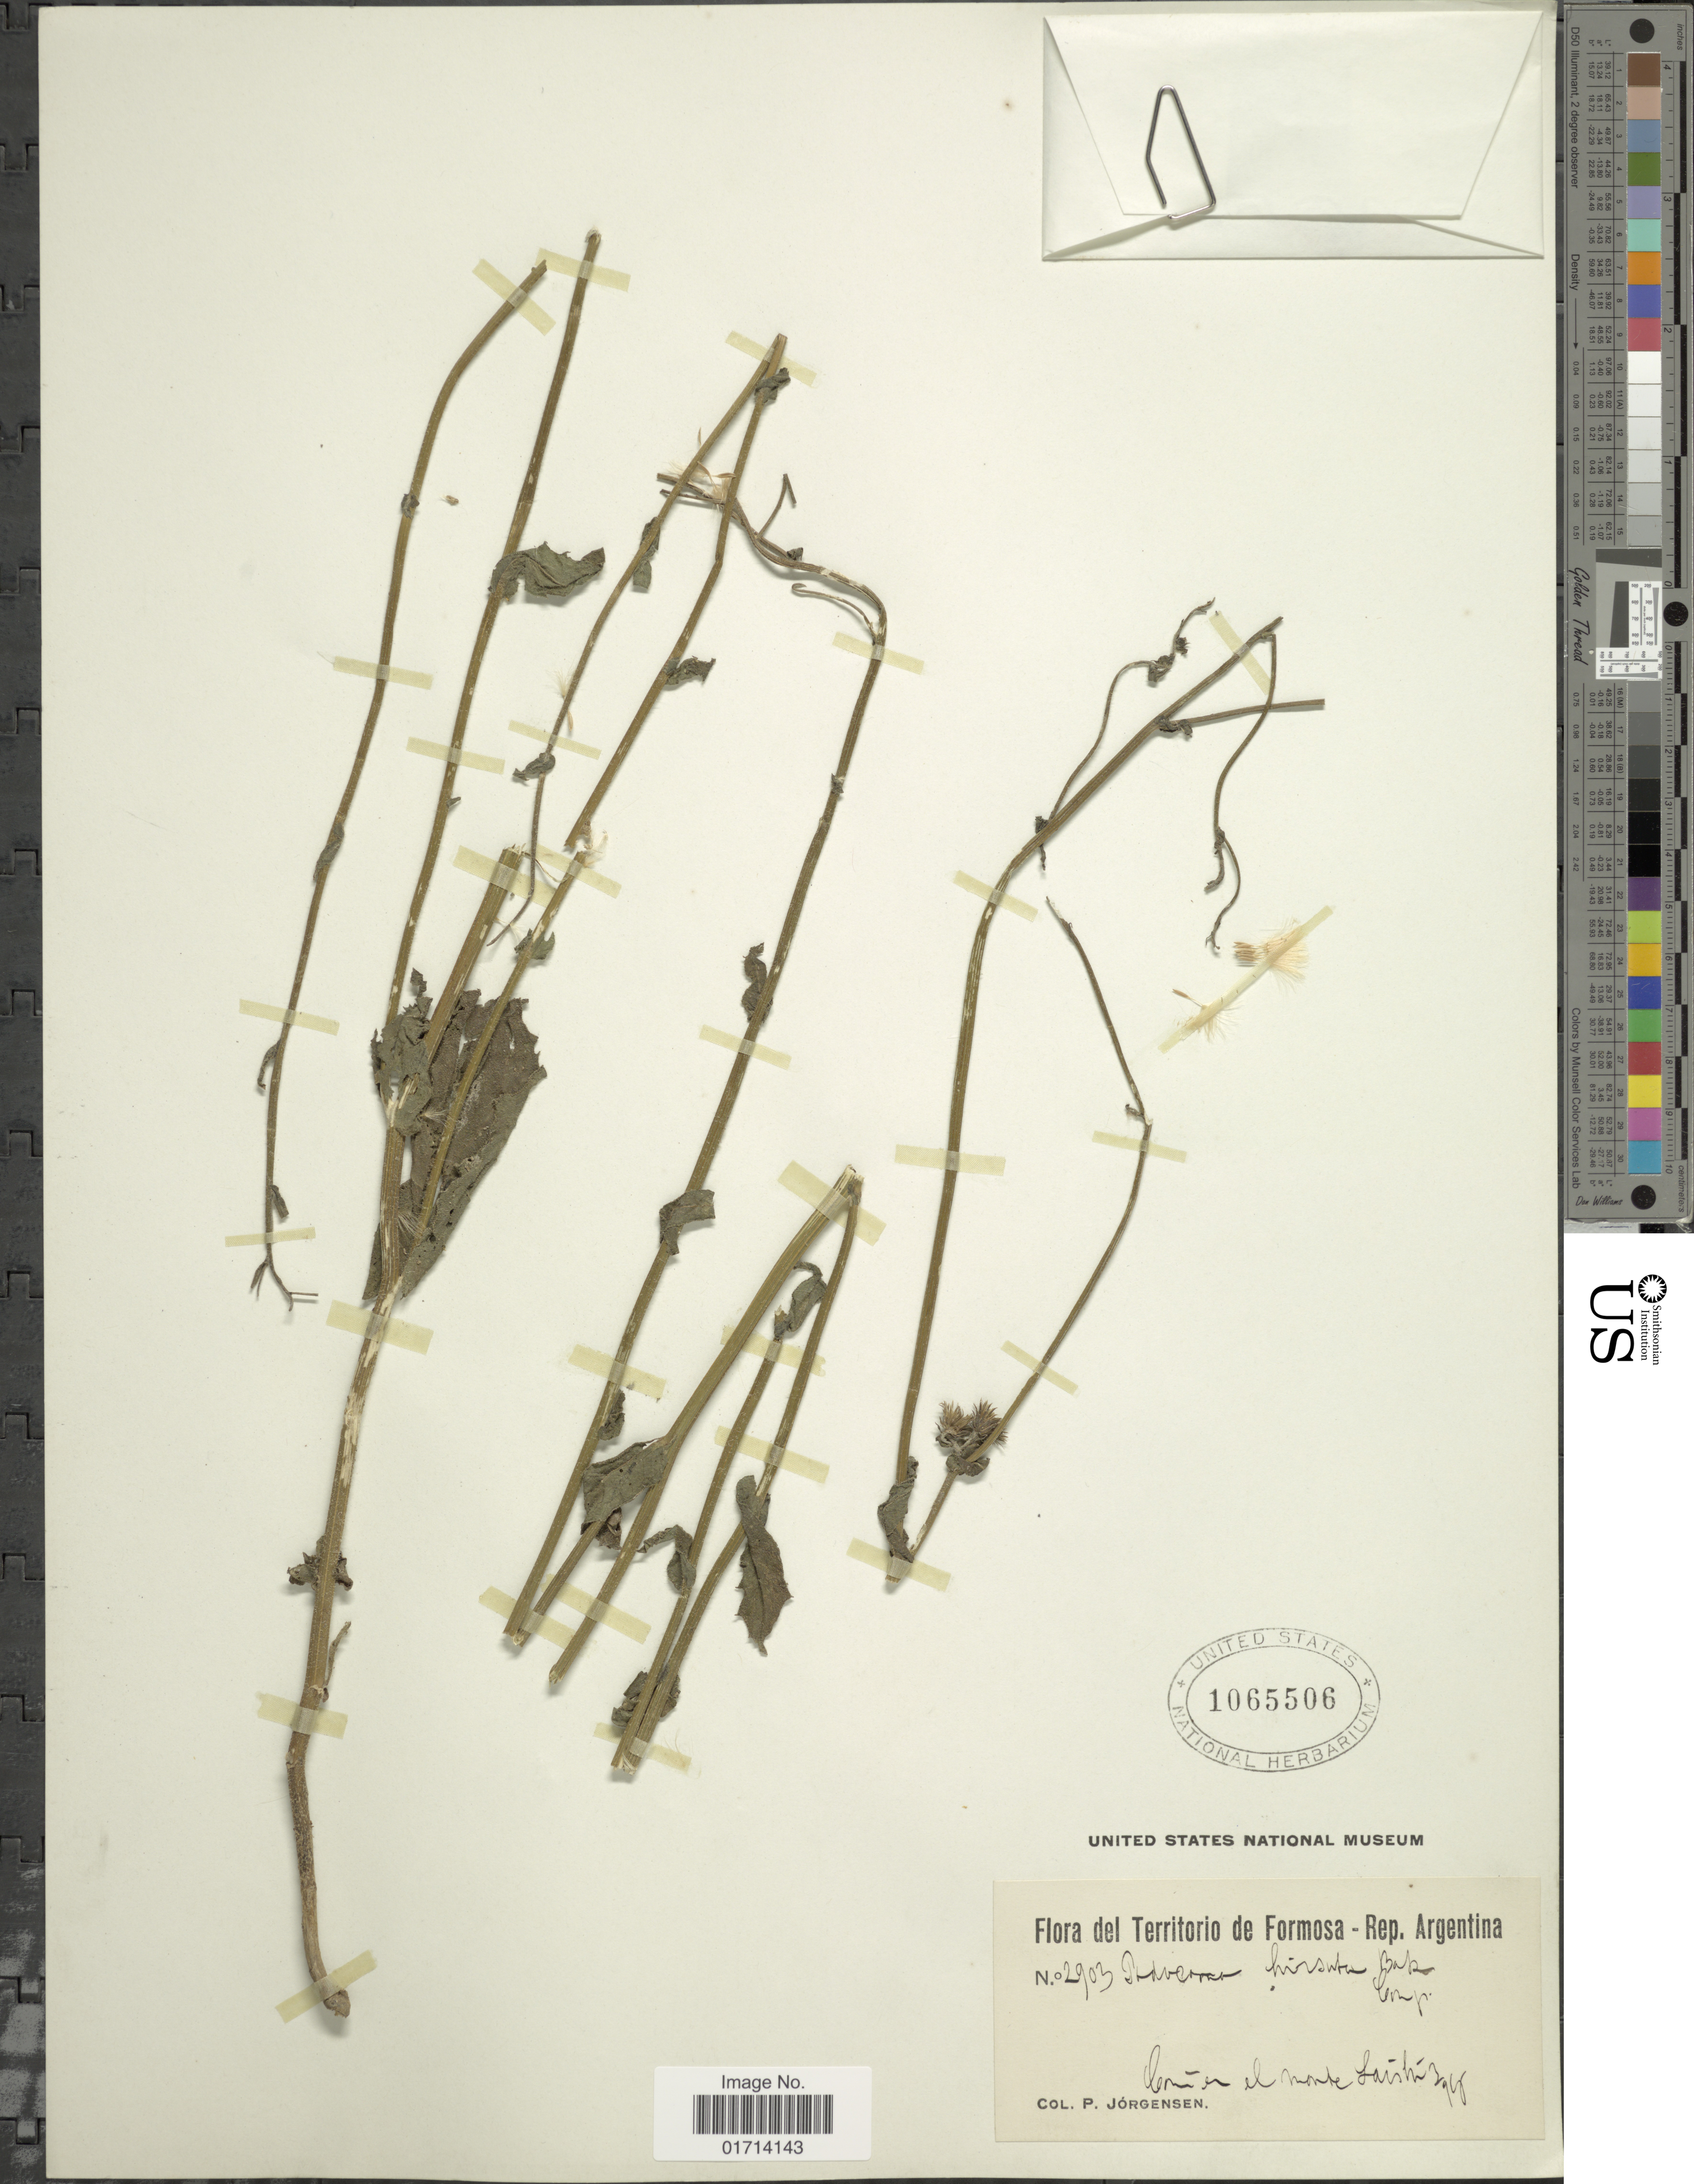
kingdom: Plantae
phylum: Tracheophyta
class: Magnoliopsida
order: Asterales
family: Asteraceae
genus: Podocoma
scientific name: Podocoma hirsuta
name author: (Hook. & Arn.) Baker in Mart.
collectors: P. Jörgensen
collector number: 2903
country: Argentina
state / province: Formosa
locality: Del Territorio de Formosa, El norte Laistriz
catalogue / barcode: US 1065506